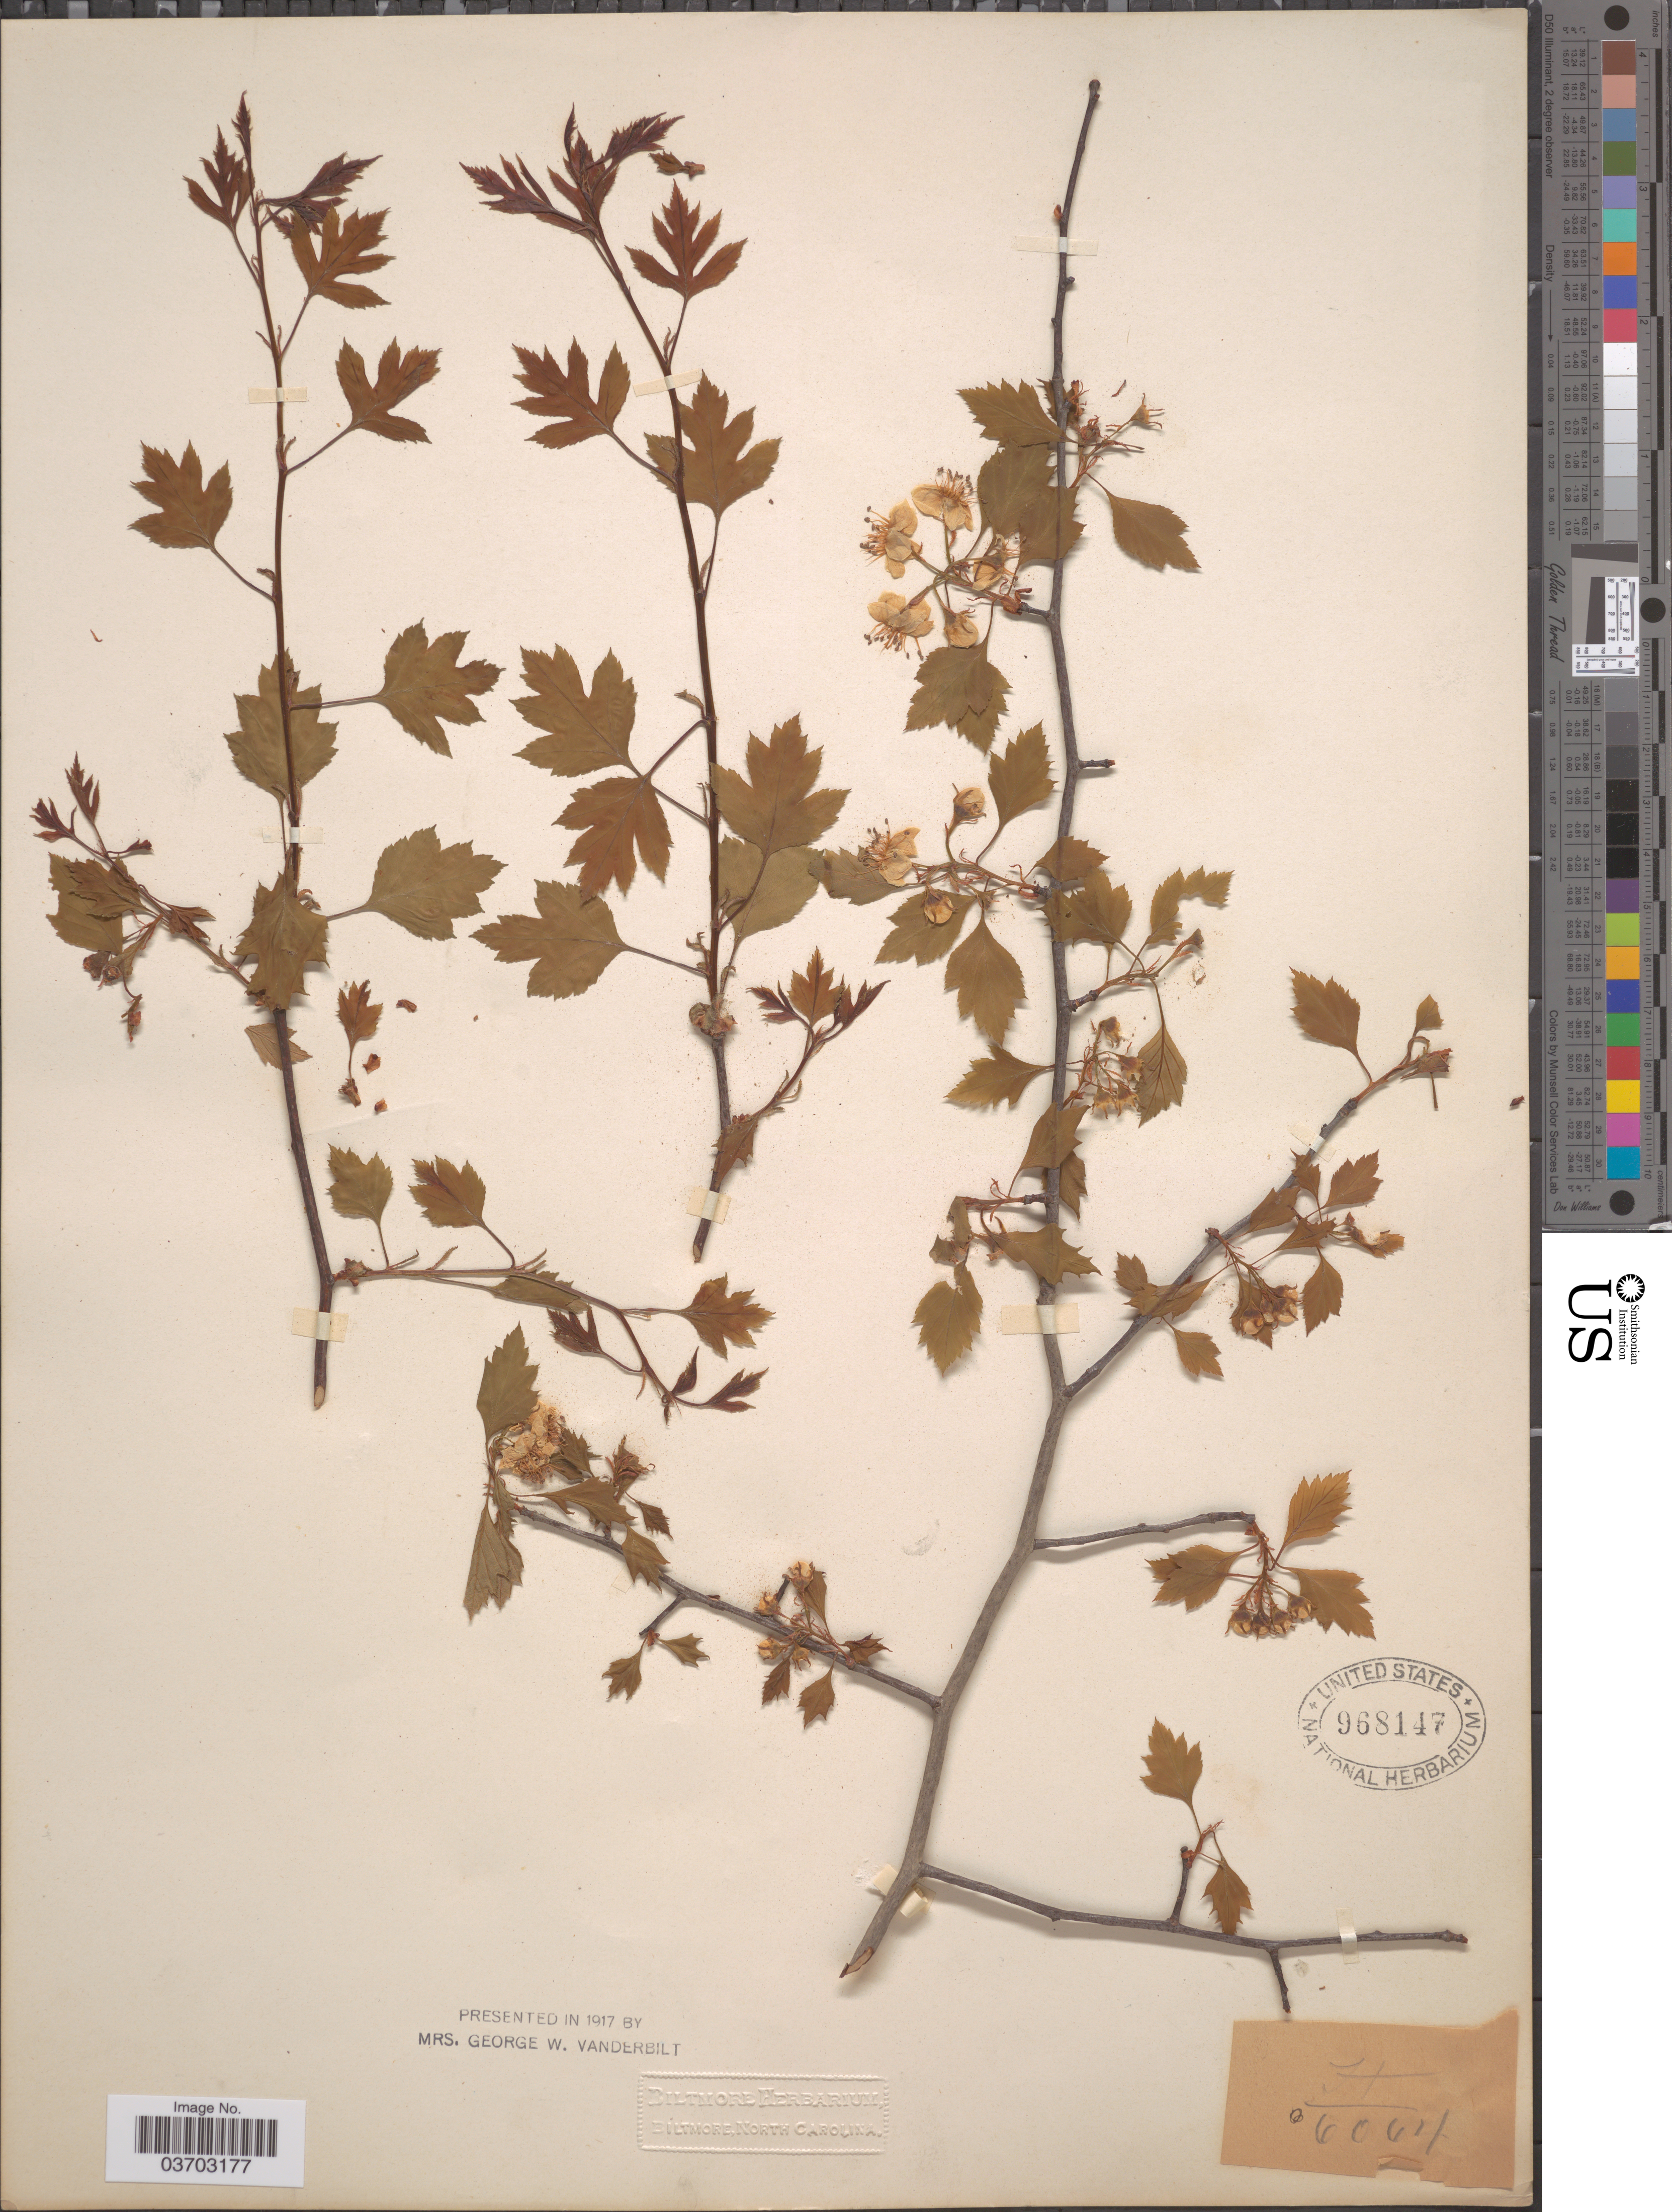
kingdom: Plantae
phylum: Tracheophyta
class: Magnoliopsida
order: Rosales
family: Rosaceae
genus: Crataegus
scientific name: Crataegus sp.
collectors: ex herb. Biltmore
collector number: H/6064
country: United States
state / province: North Carolina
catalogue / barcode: US 968147